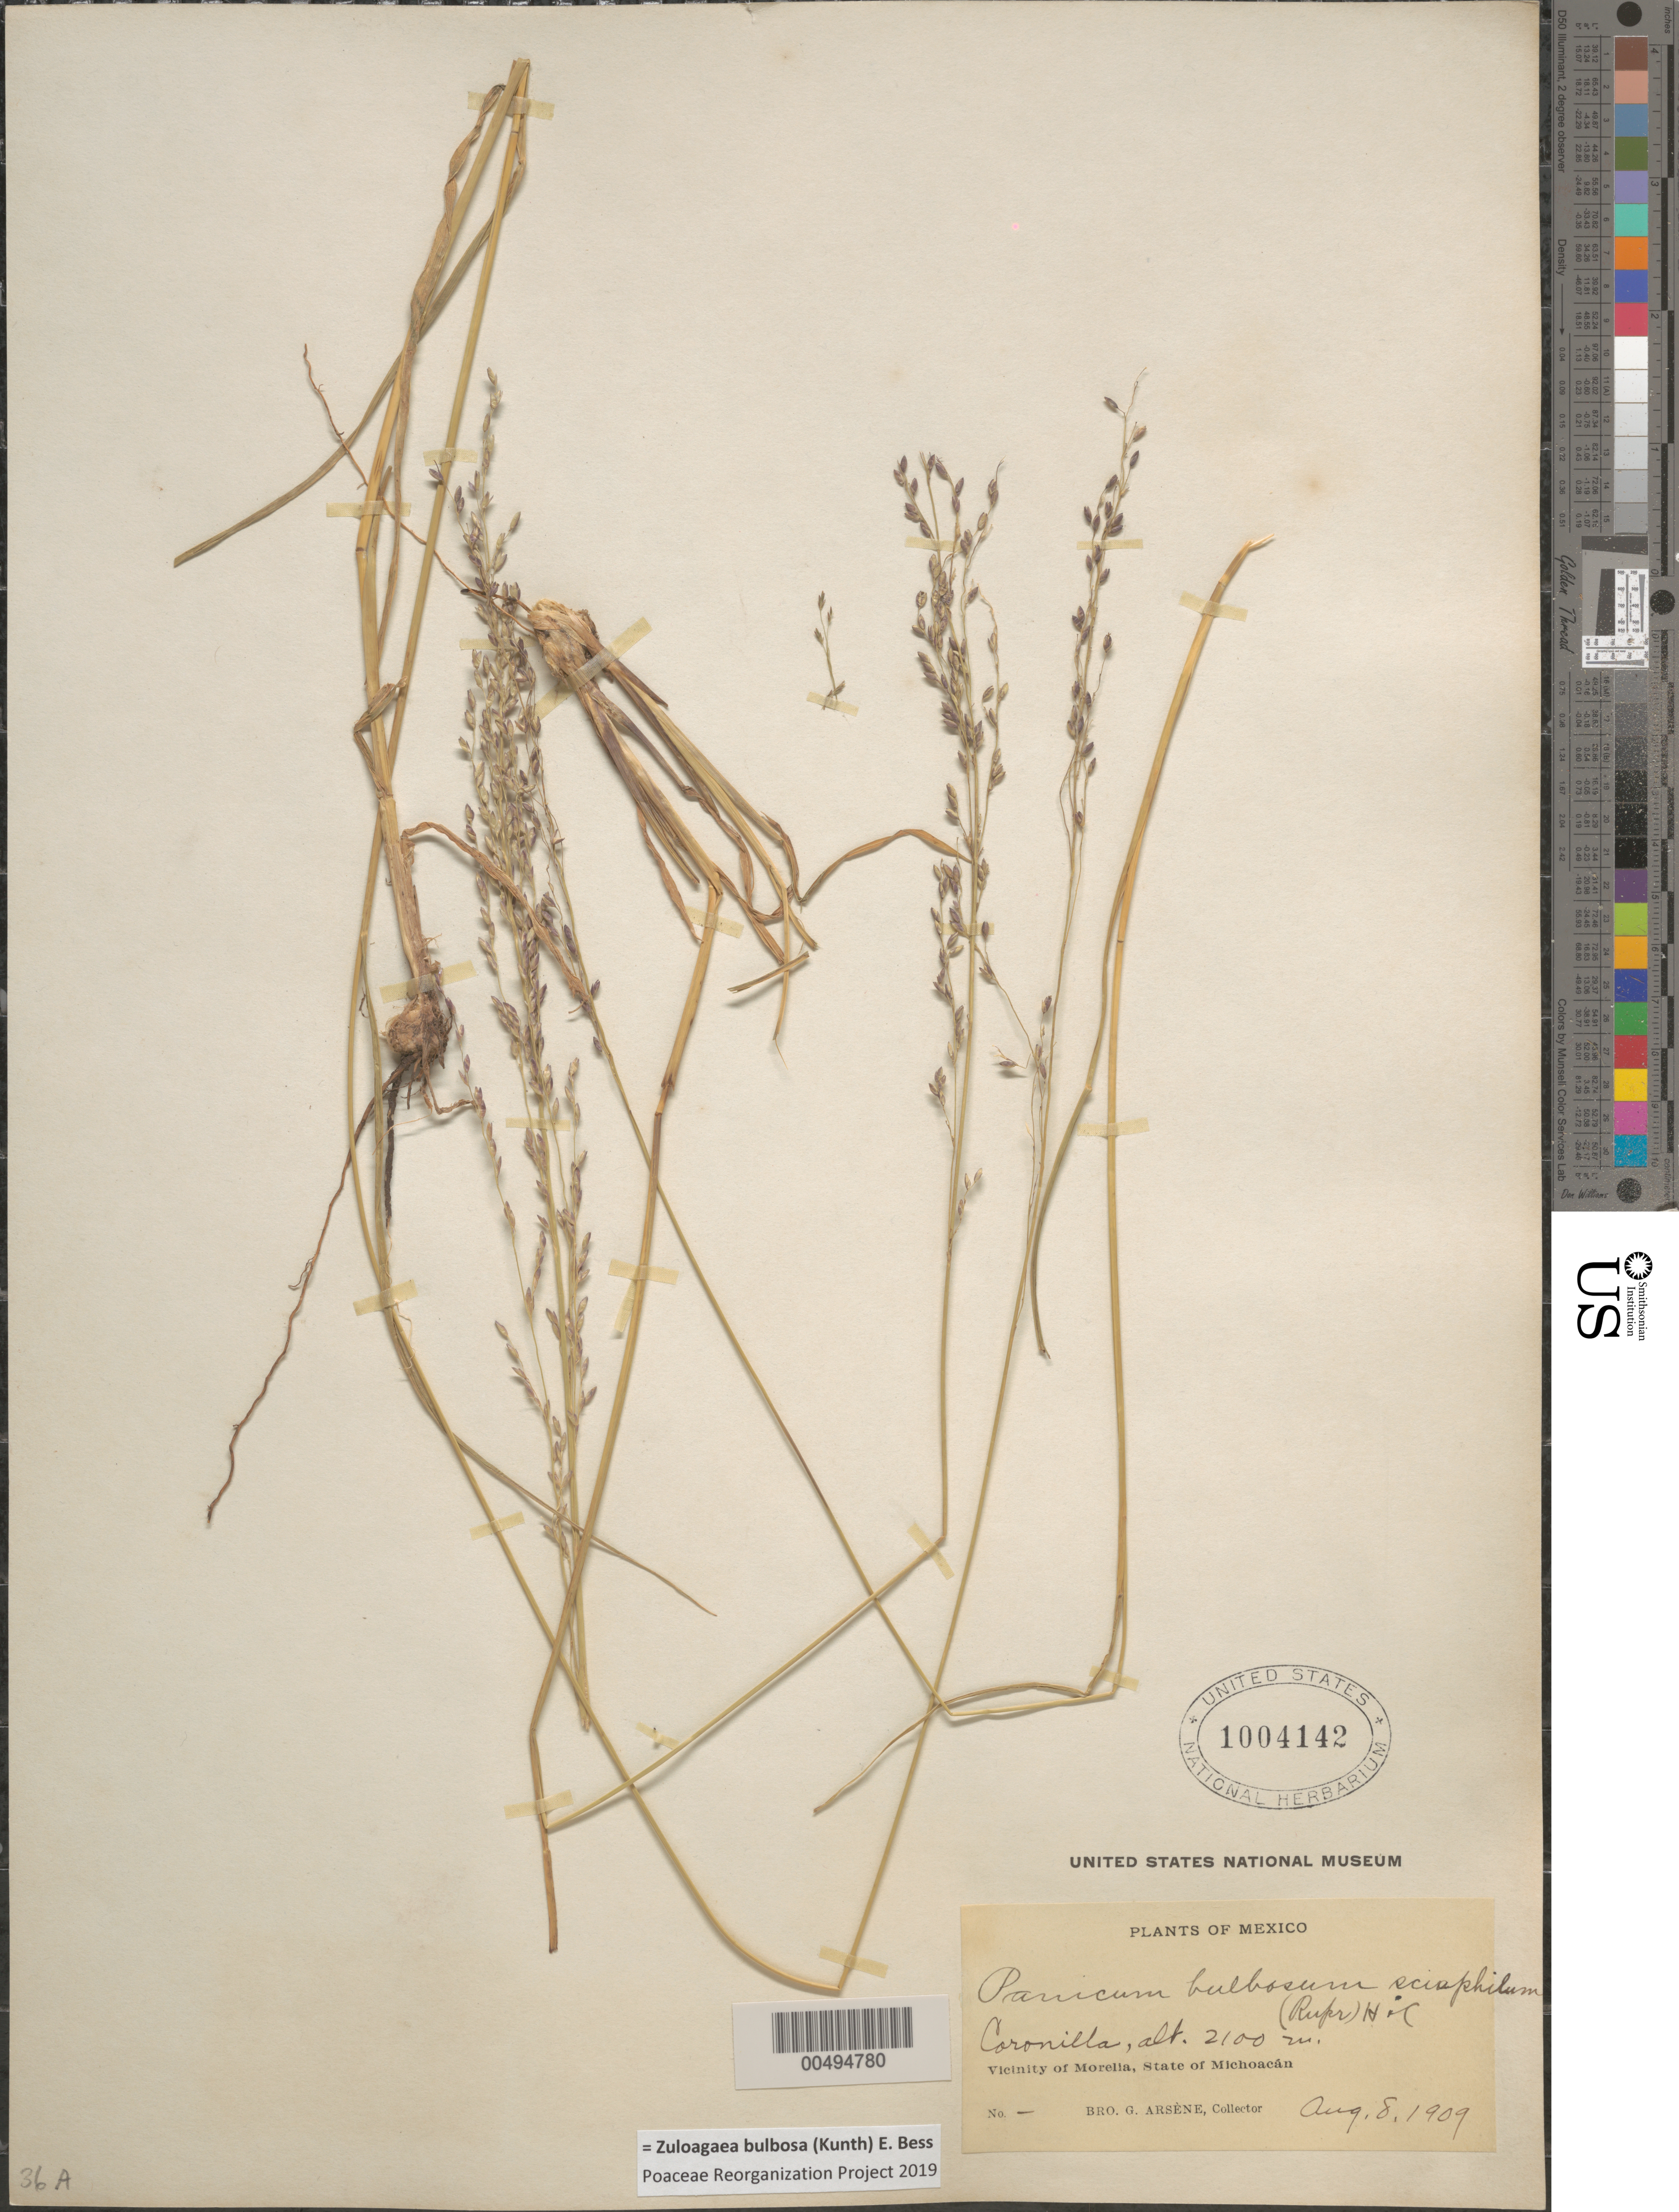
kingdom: Plantae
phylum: Tracheophyta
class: Liliopsida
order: Poales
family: Poaceae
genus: Panicum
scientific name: Panicum maximum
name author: Jacq.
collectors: Bro. G. Arsène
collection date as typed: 8 Aug 1909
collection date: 1909-08-08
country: Mexico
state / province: Michoacán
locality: Coronilla, vicinity of Morelia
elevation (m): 2100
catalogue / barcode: US 1004142